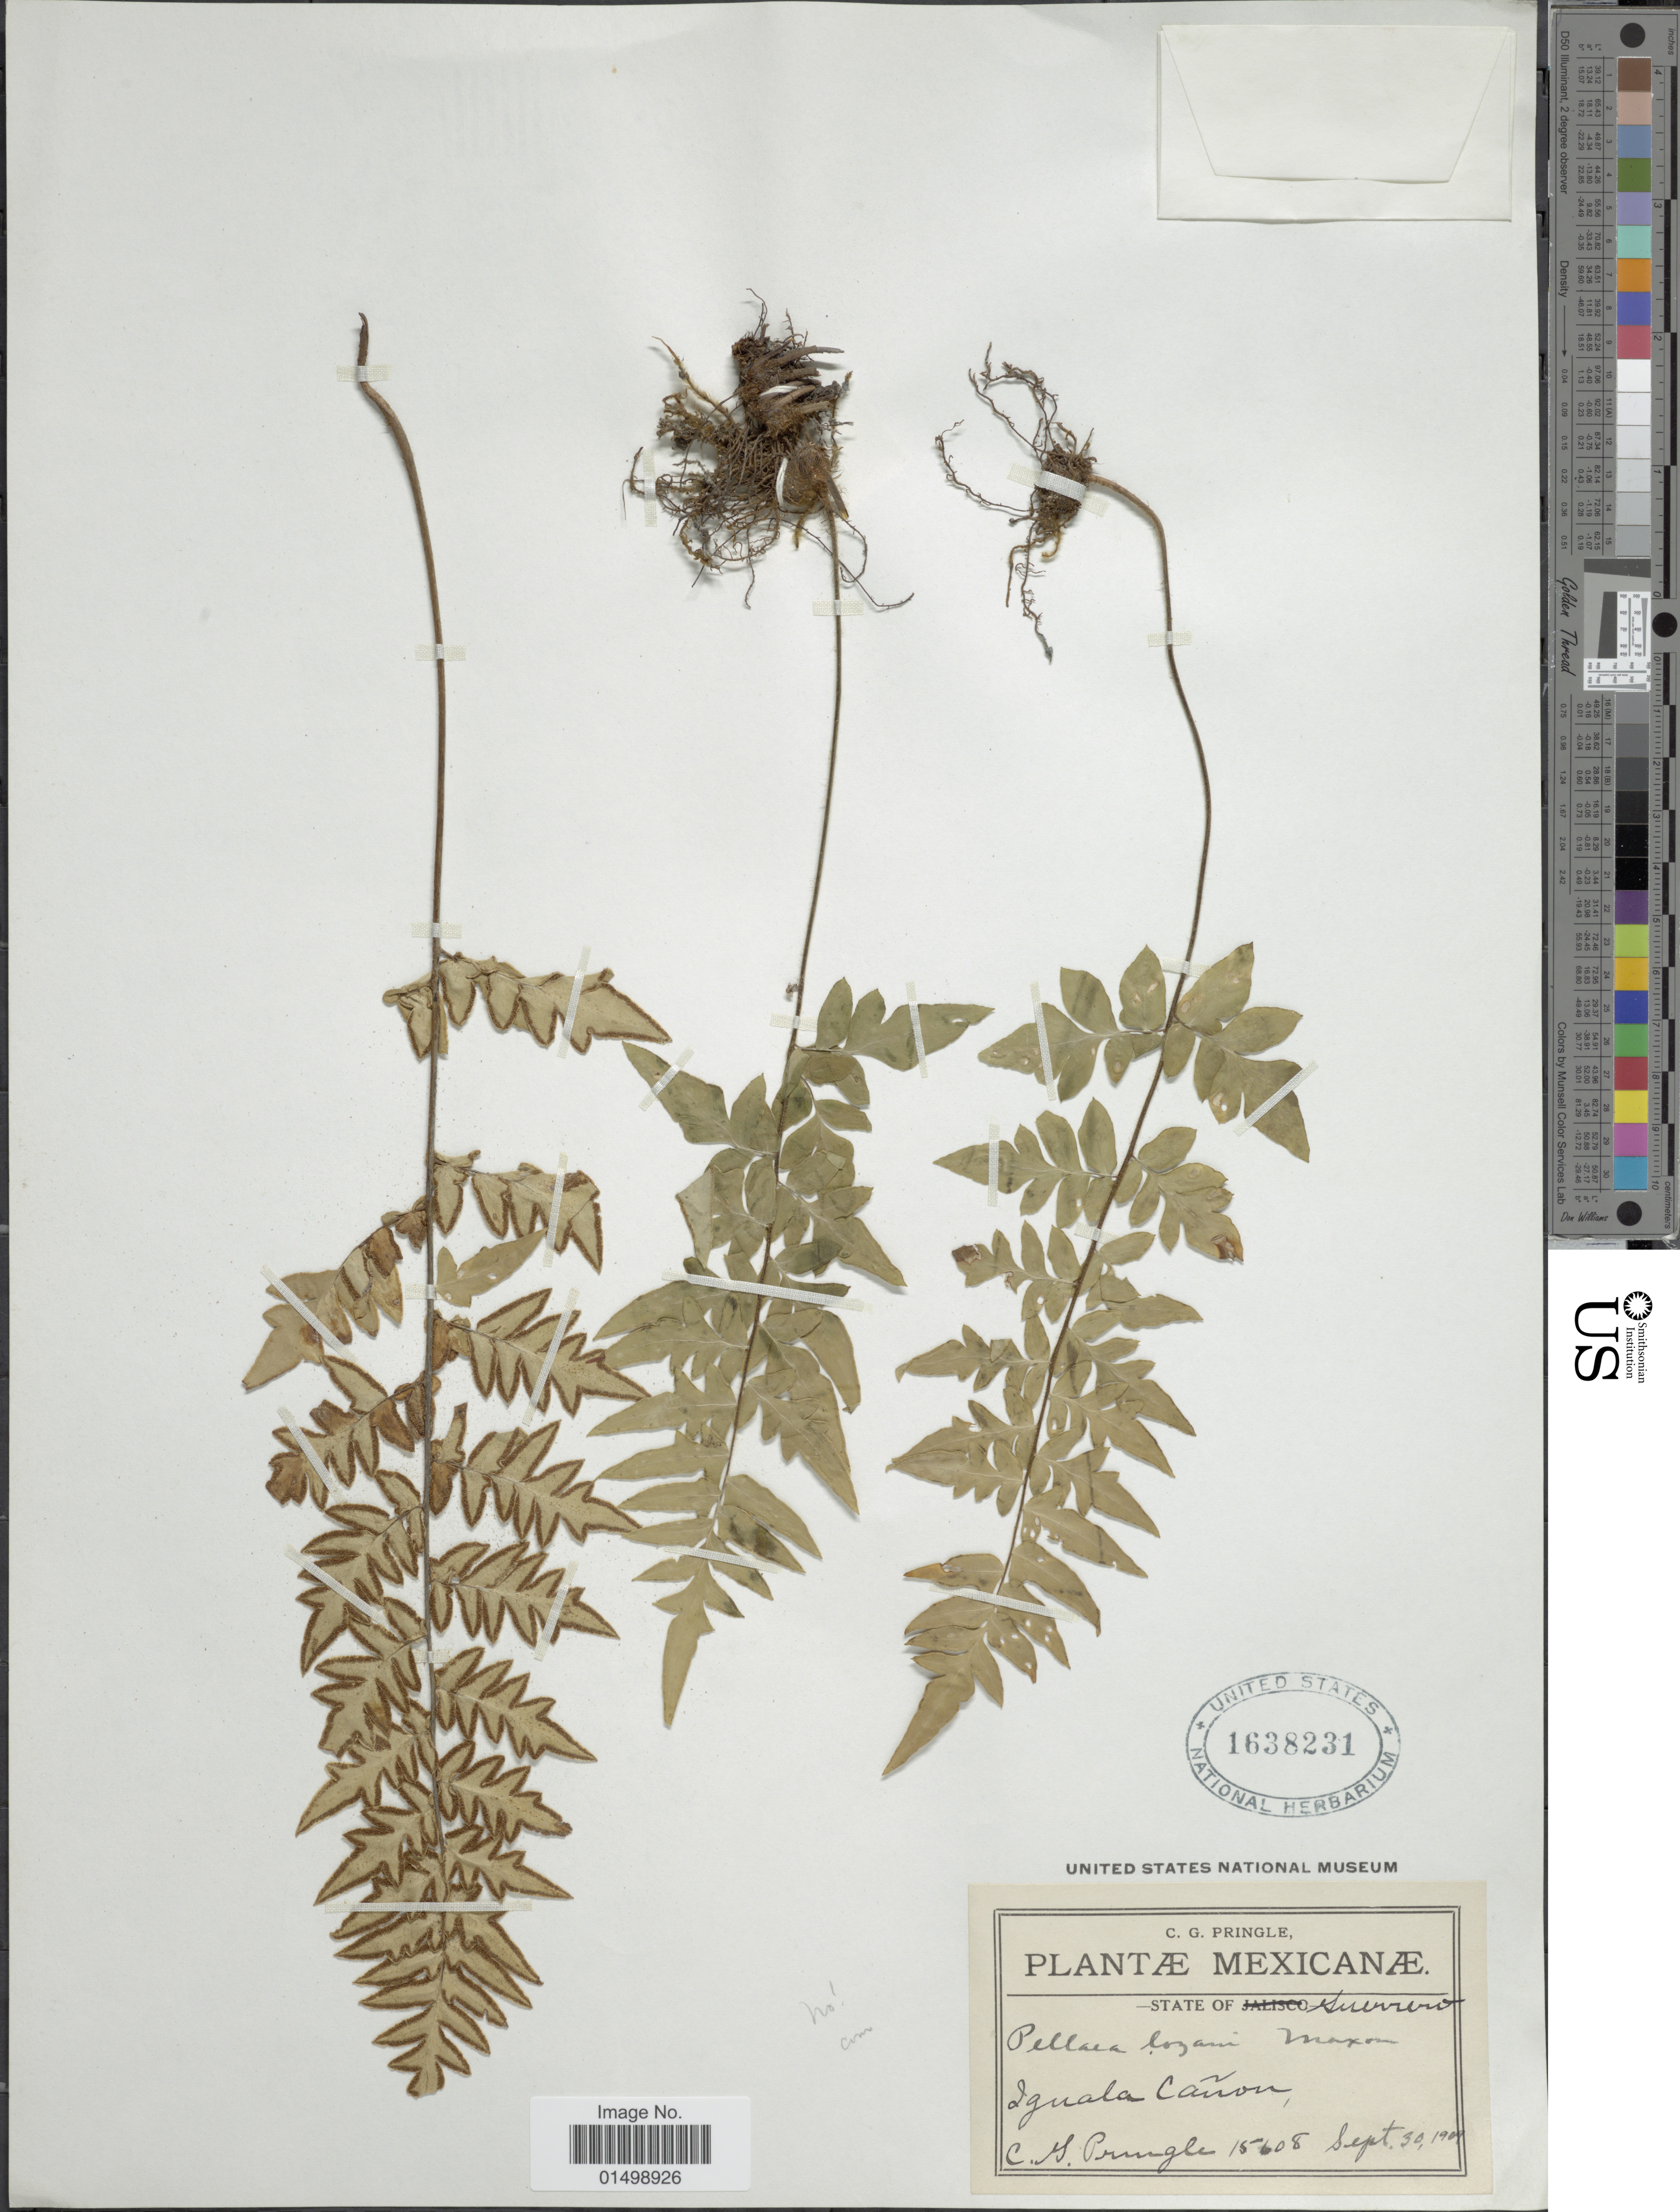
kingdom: Plantae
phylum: Tracheophyta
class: Polypodiopsida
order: Polypodiales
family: Pteridaceae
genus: Cheilanthes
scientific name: Cheilanthes lozanii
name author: (Maxon) R.M. Tryon & A.F. Tryon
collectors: C. G. Pringle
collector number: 15608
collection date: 1909-09-30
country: Mexico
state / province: Guerrero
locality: Iguala Cañon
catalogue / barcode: US 1638231